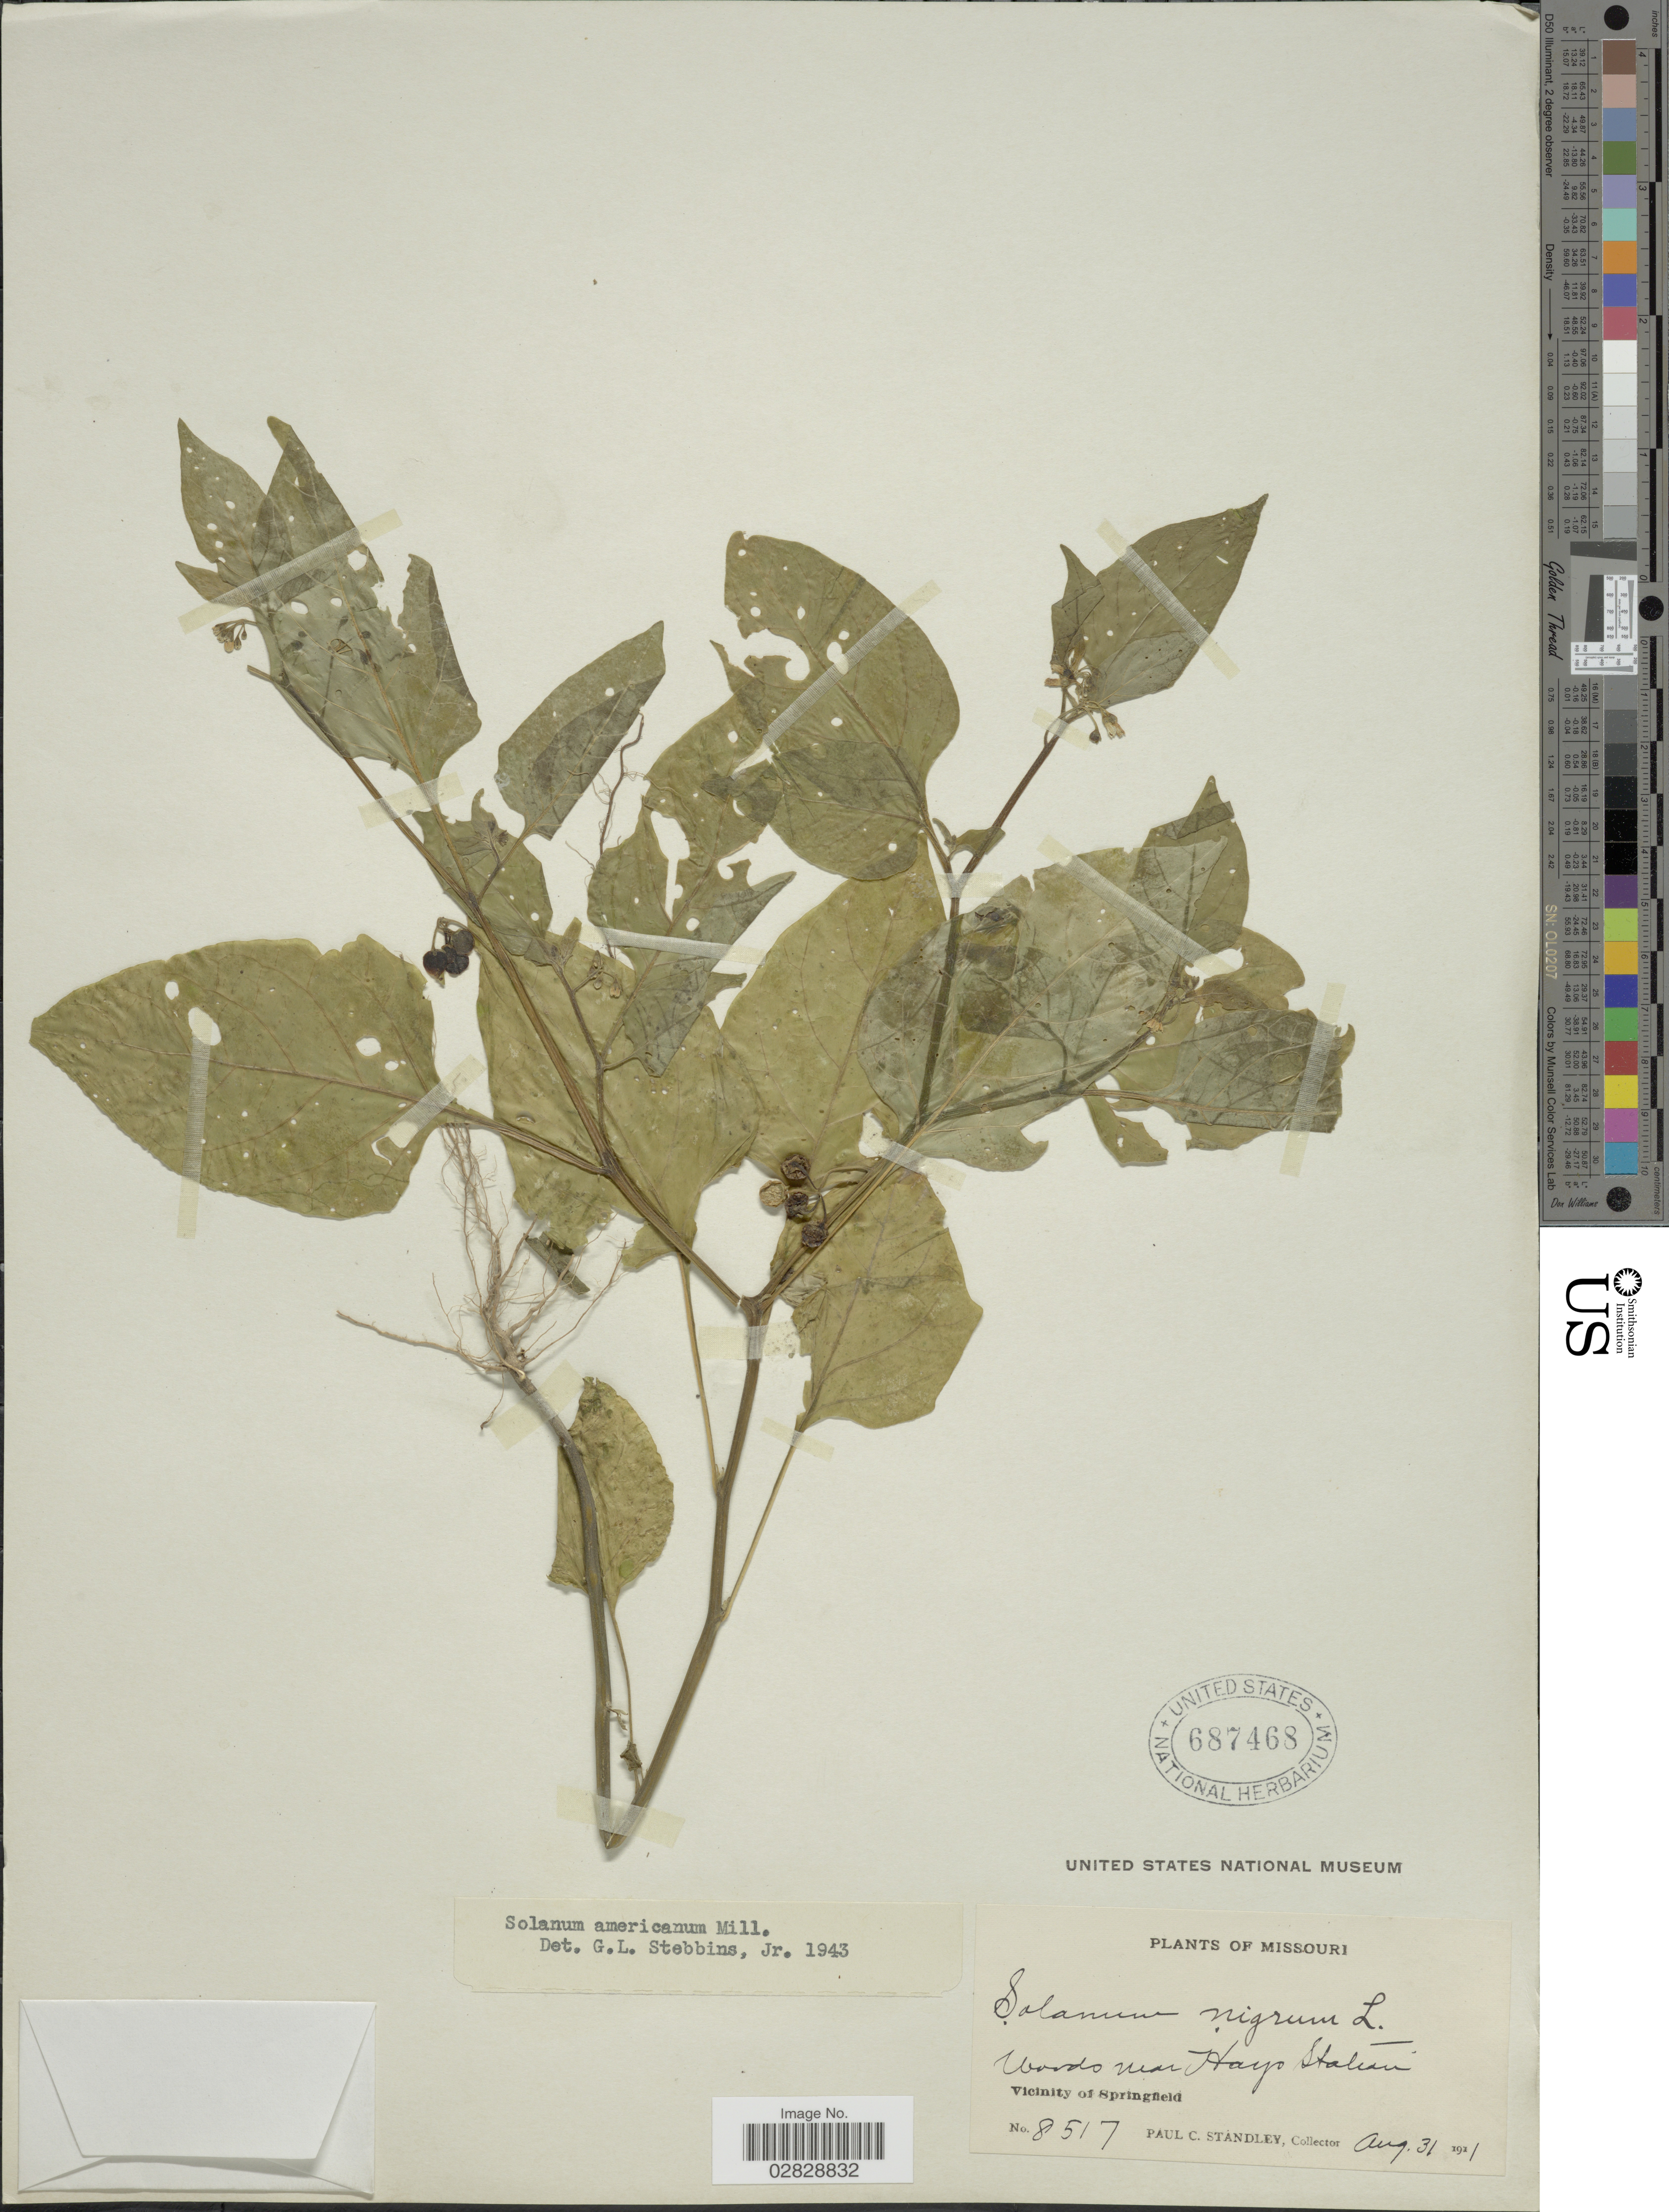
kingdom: Plantae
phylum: Tracheophyta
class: Magnoliopsida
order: Solanales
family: Solanaceae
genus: Solanum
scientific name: Solanum emulans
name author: Raf.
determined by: Knapp, S. D.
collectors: P. C. Standley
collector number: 8517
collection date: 1911-08-31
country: United States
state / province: Missouri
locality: Woods near Hayo Station. Vicinity of Springfield.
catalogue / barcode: US 687468